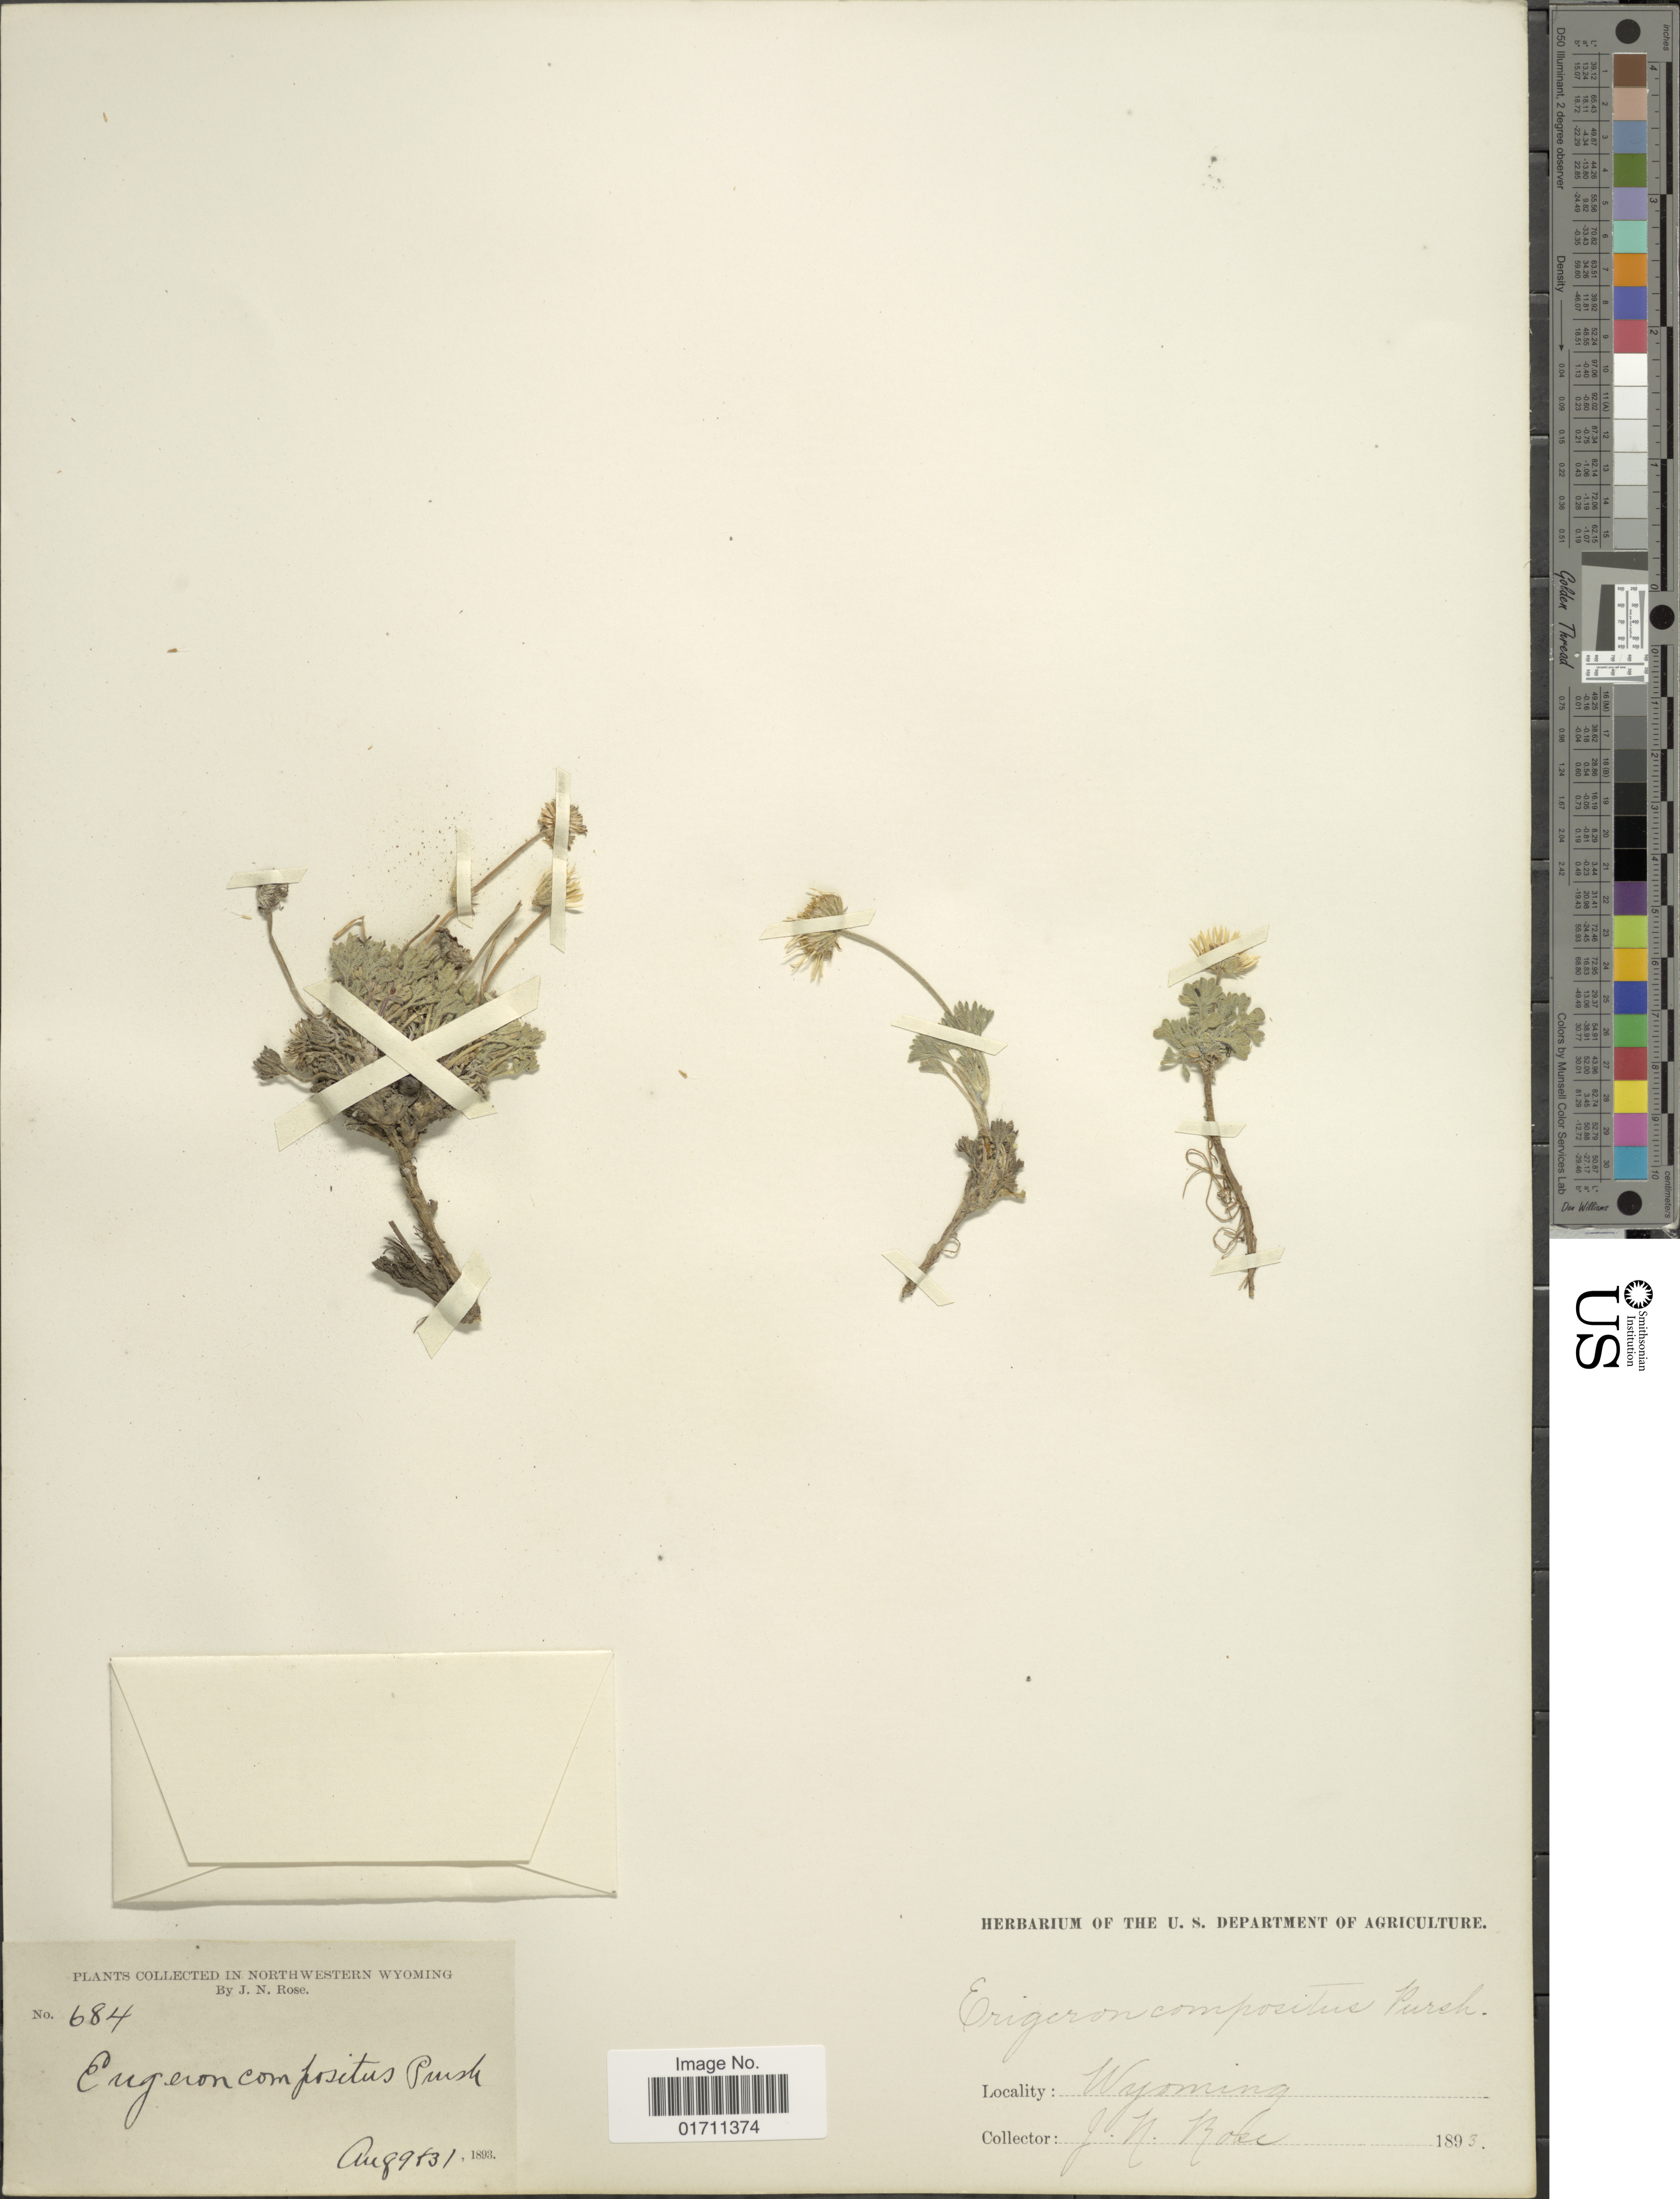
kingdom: Plantae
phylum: Tracheophyta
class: Magnoliopsida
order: Asterales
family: Asteraceae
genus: Erigeron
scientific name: Erigeron compositus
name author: Pursh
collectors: J. N. Rose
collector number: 684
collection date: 1893-08-09/1893-08-31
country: United States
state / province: Wyoming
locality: In Northwestern Wyoming